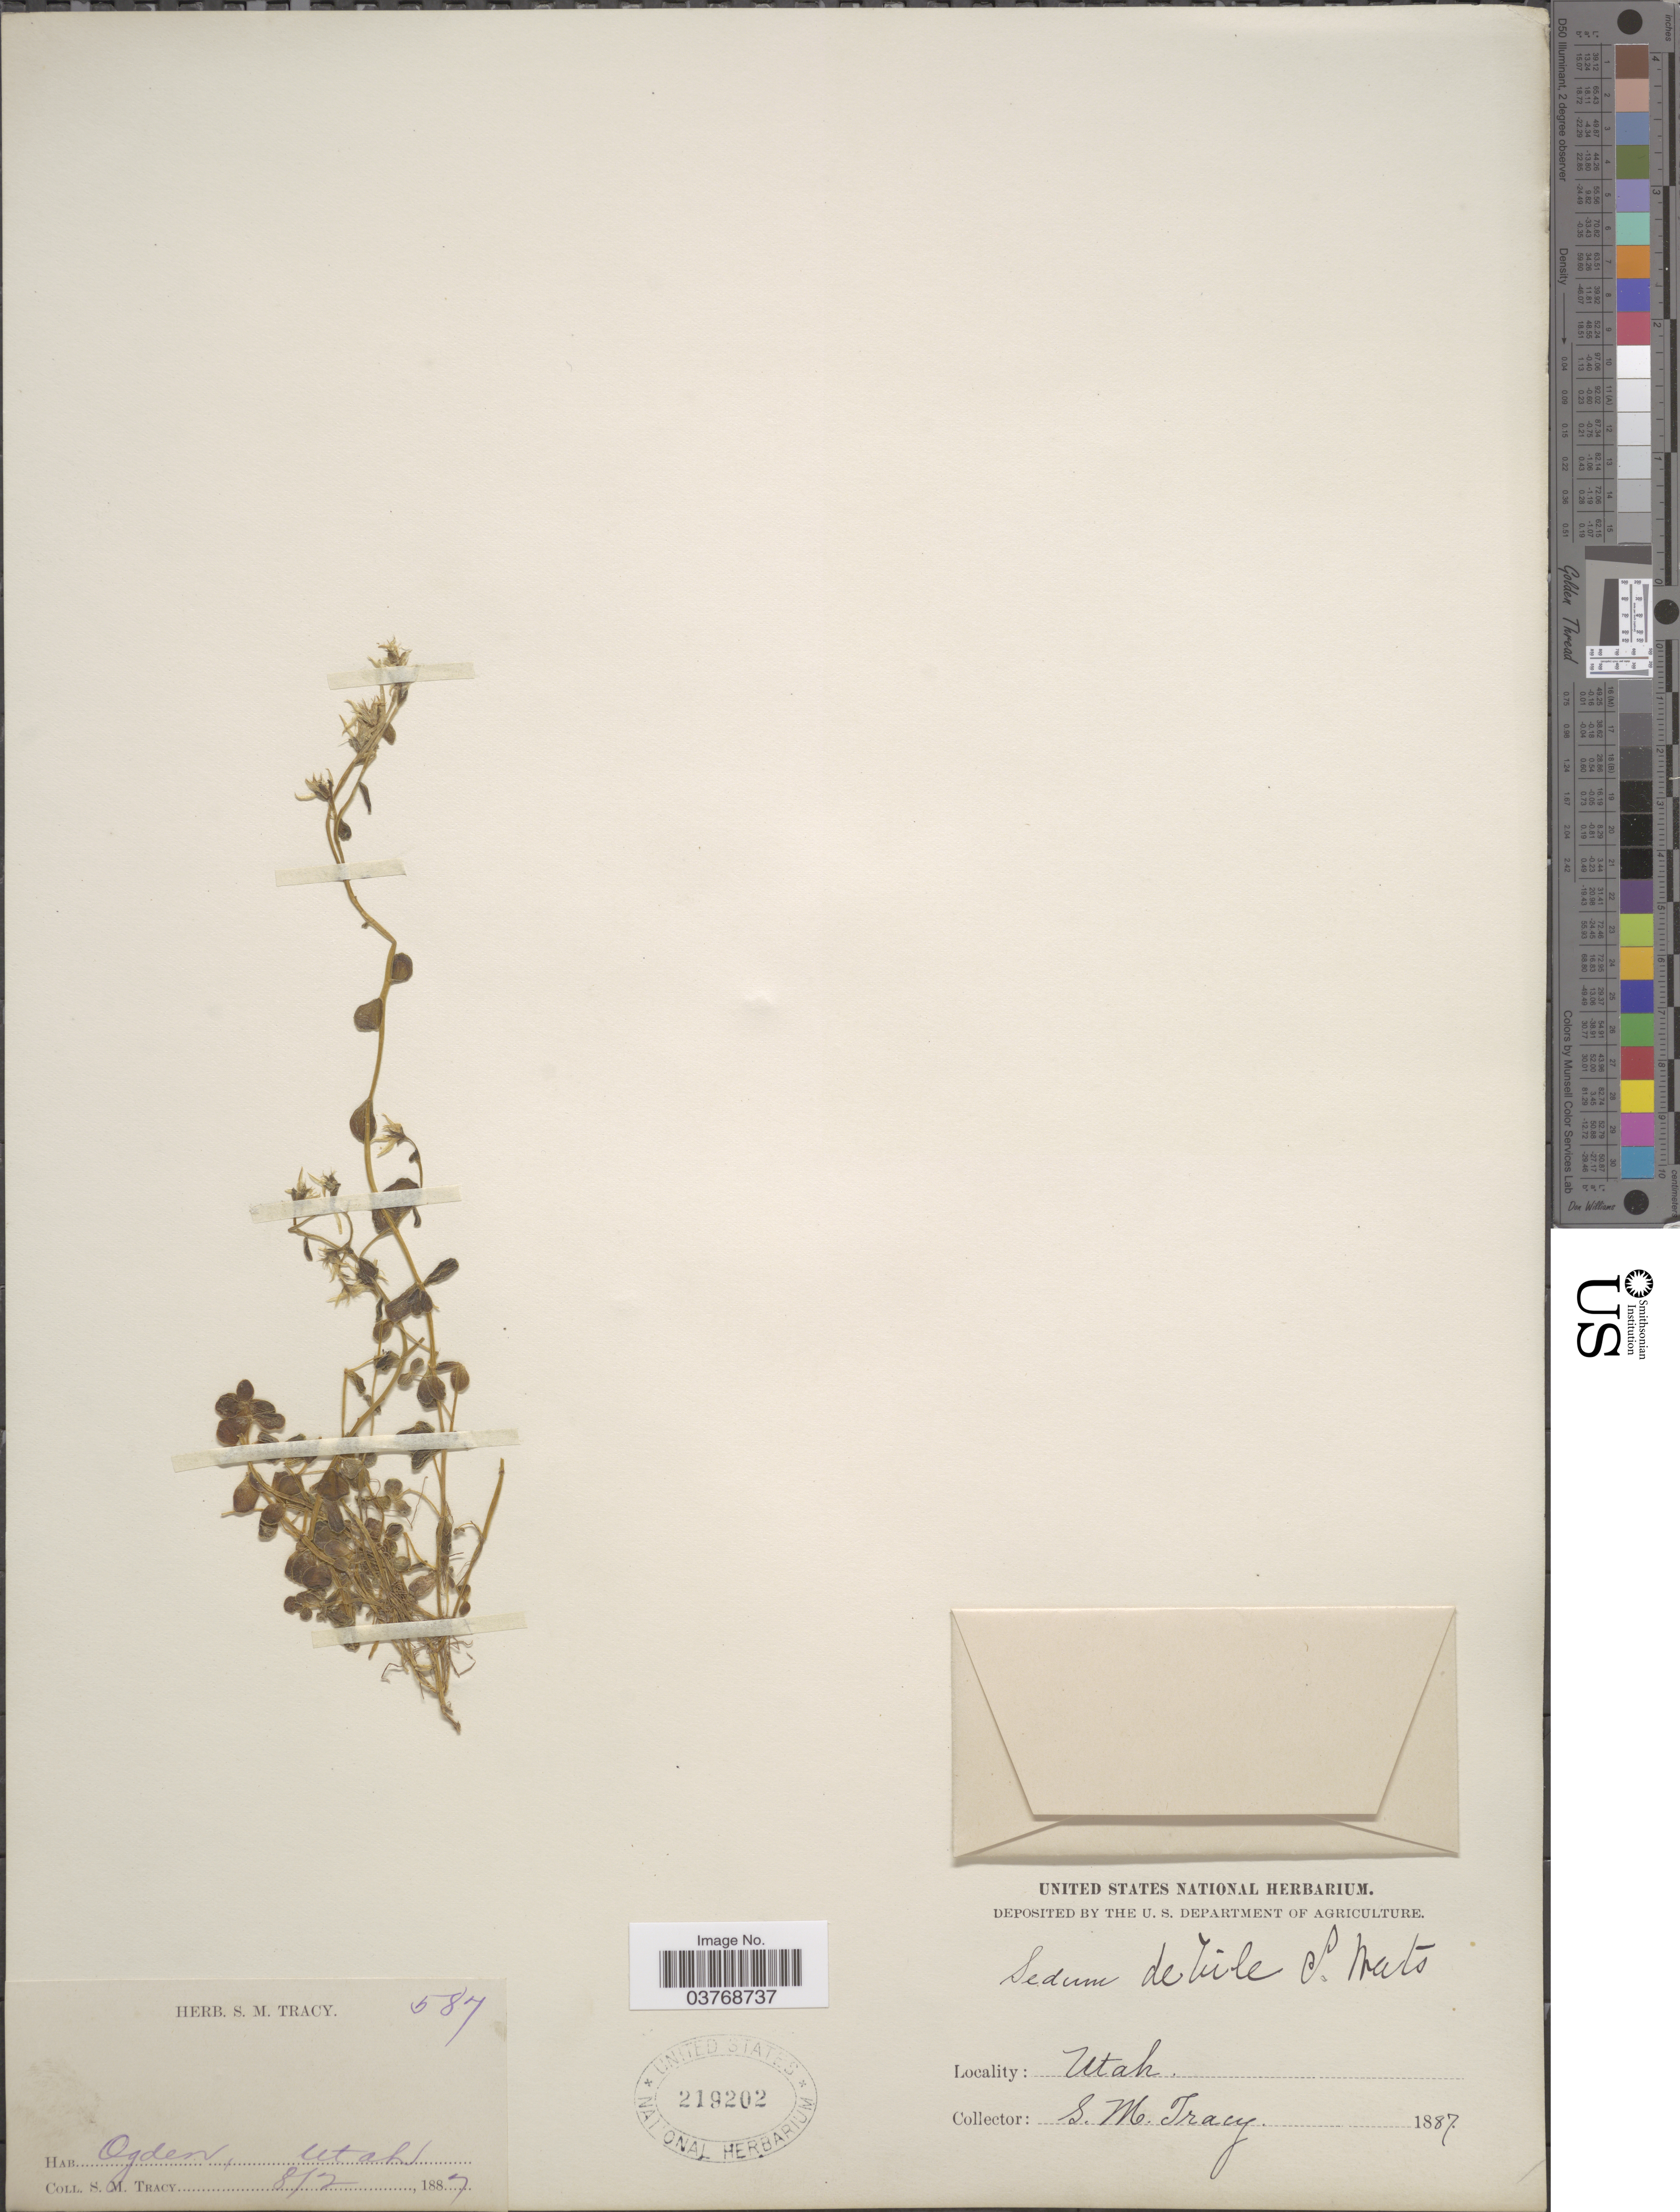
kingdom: Plantae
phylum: Tracheophyta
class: Magnoliopsida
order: Saxifragales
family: Crassulaceae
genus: Sedum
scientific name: Sedum debile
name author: S. Watson in C. King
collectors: S. M. Tracy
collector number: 587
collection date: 1887-08-02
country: United States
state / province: Utah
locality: Ogden.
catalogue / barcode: US 219202